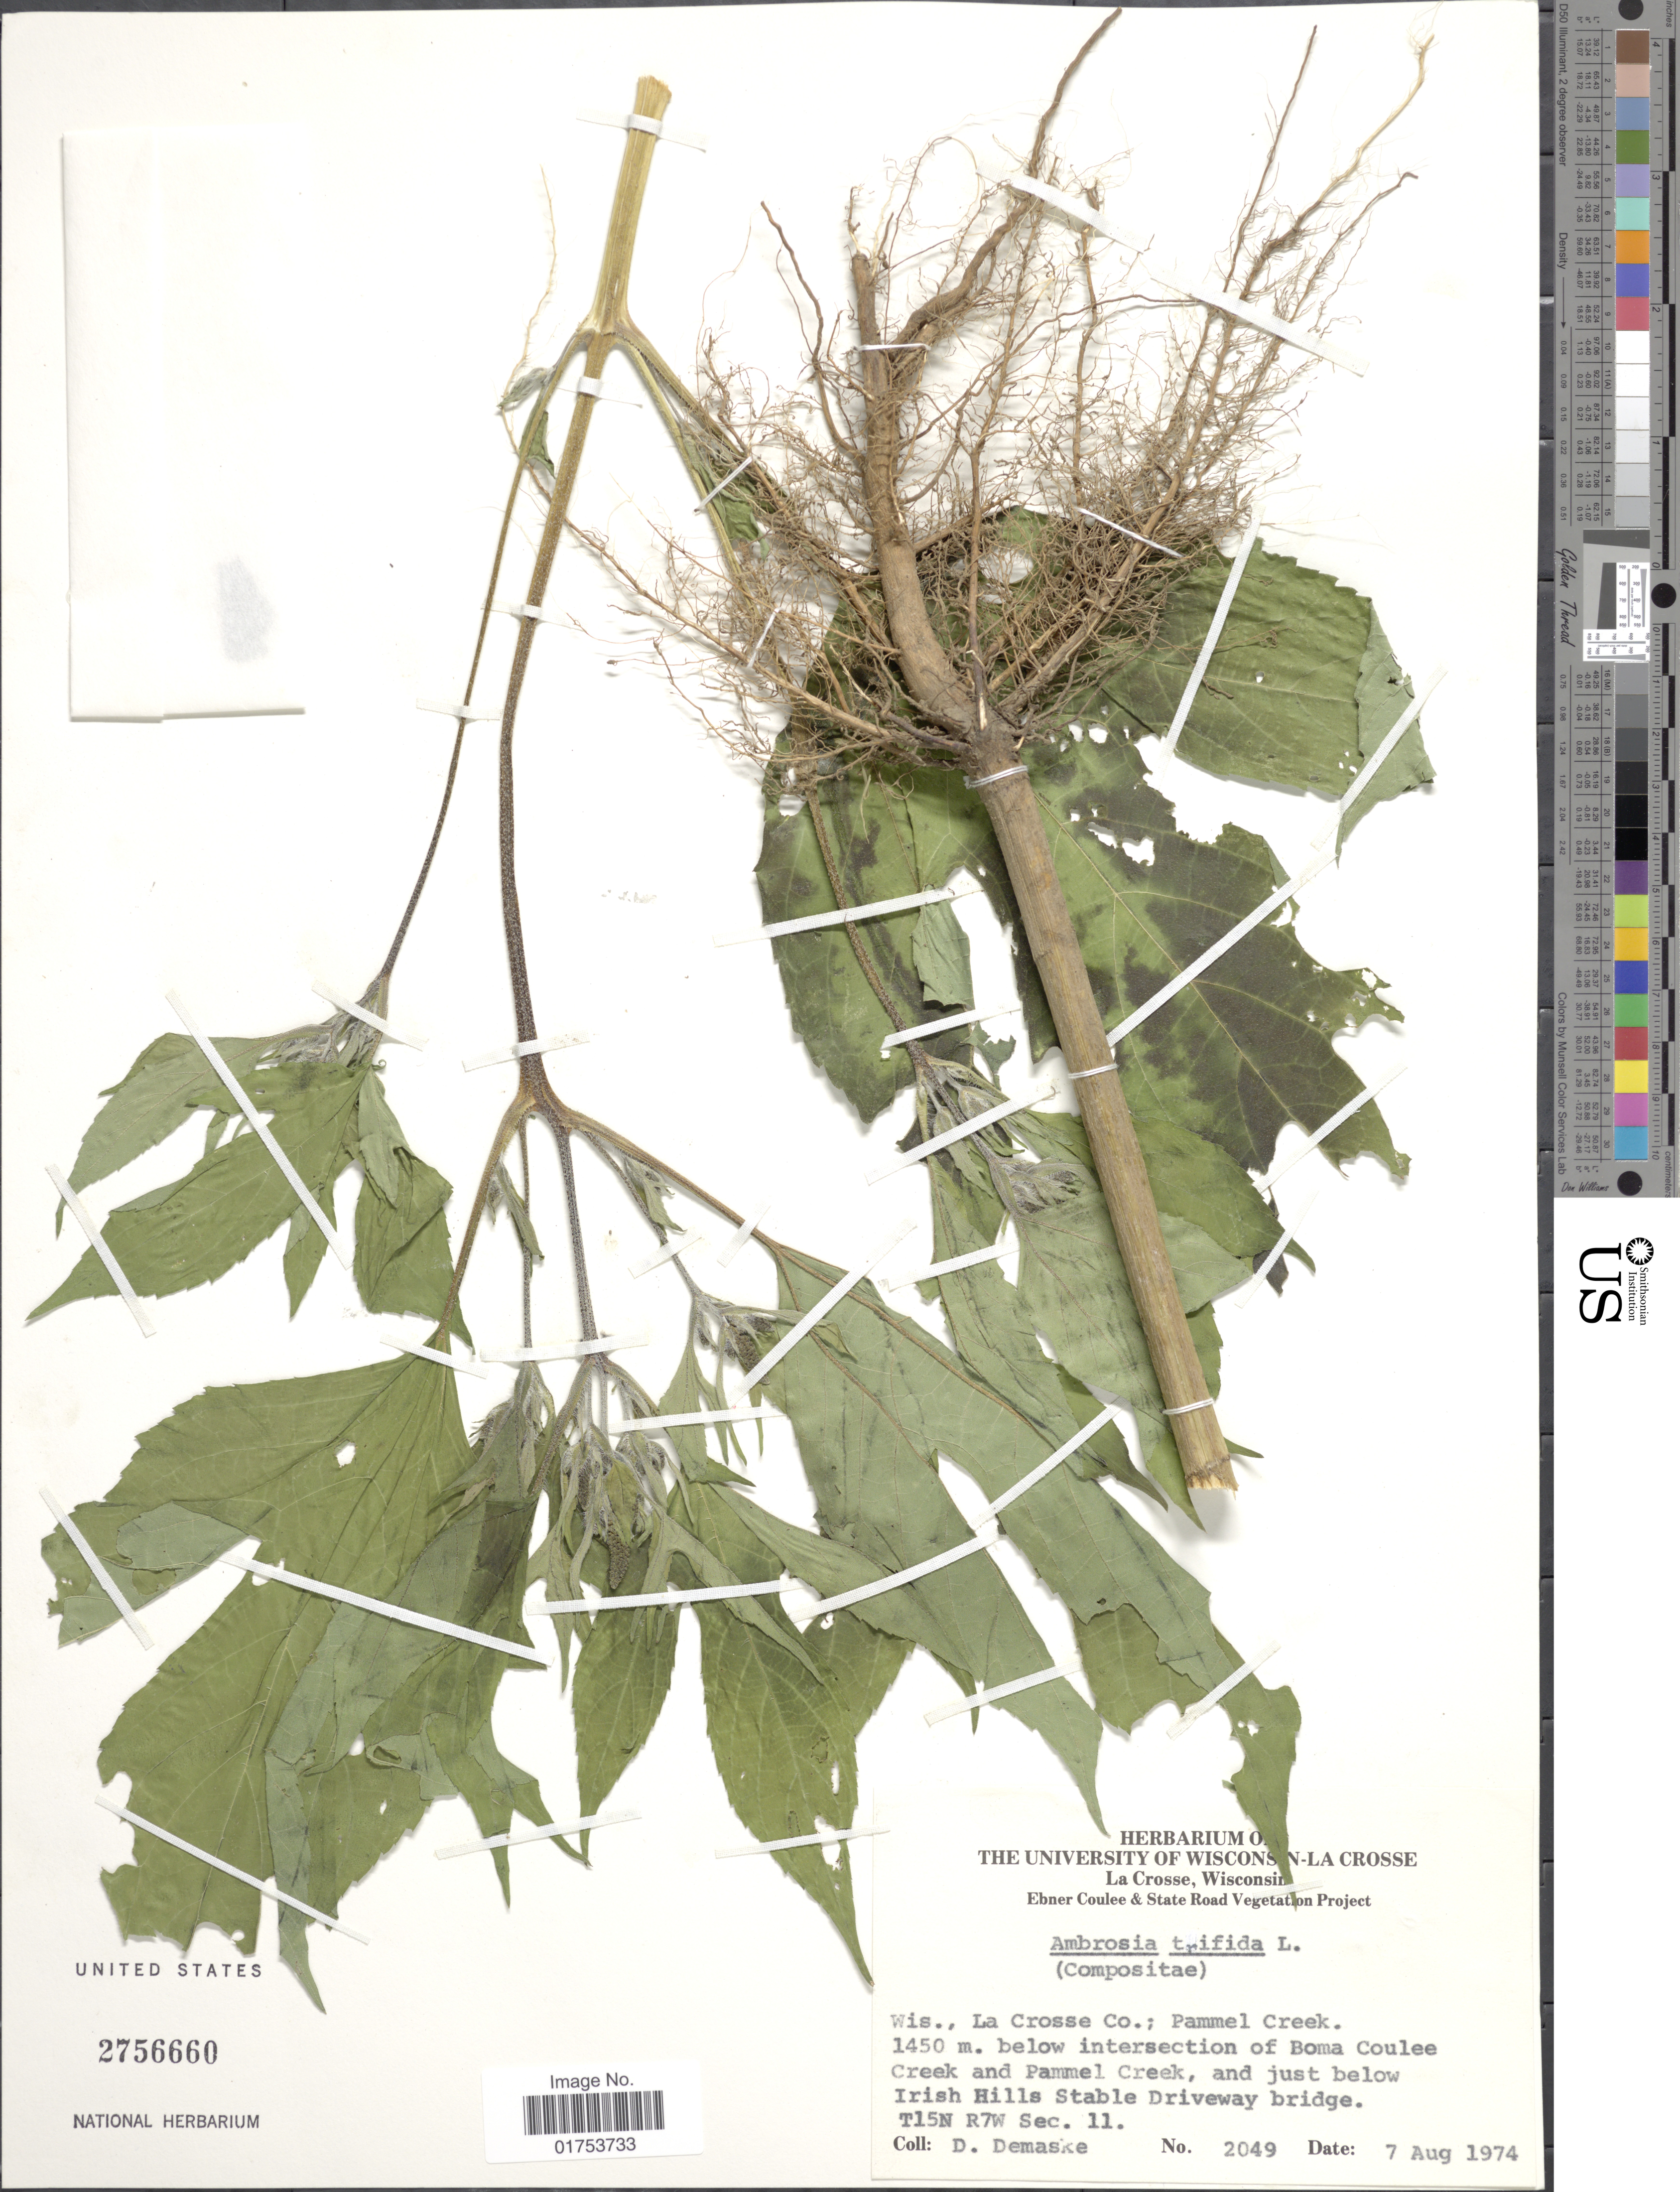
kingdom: Plantae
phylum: Tracheophyta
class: Magnoliopsida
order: Asterales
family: Asteraceae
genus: Ambrosia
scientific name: Ambrosia trifida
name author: L.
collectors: D. Demaske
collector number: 2049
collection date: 1974-08-07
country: United States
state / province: Wisconsin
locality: Wis., La Crosse Co.: Pammel Creek. 1450 m. below intersection of Boma Coulee Creek and Pammel Creek, and just below Irish Hills Stable Driveway bridge T15N R7W Sec. 11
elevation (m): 1450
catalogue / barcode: US 2756660